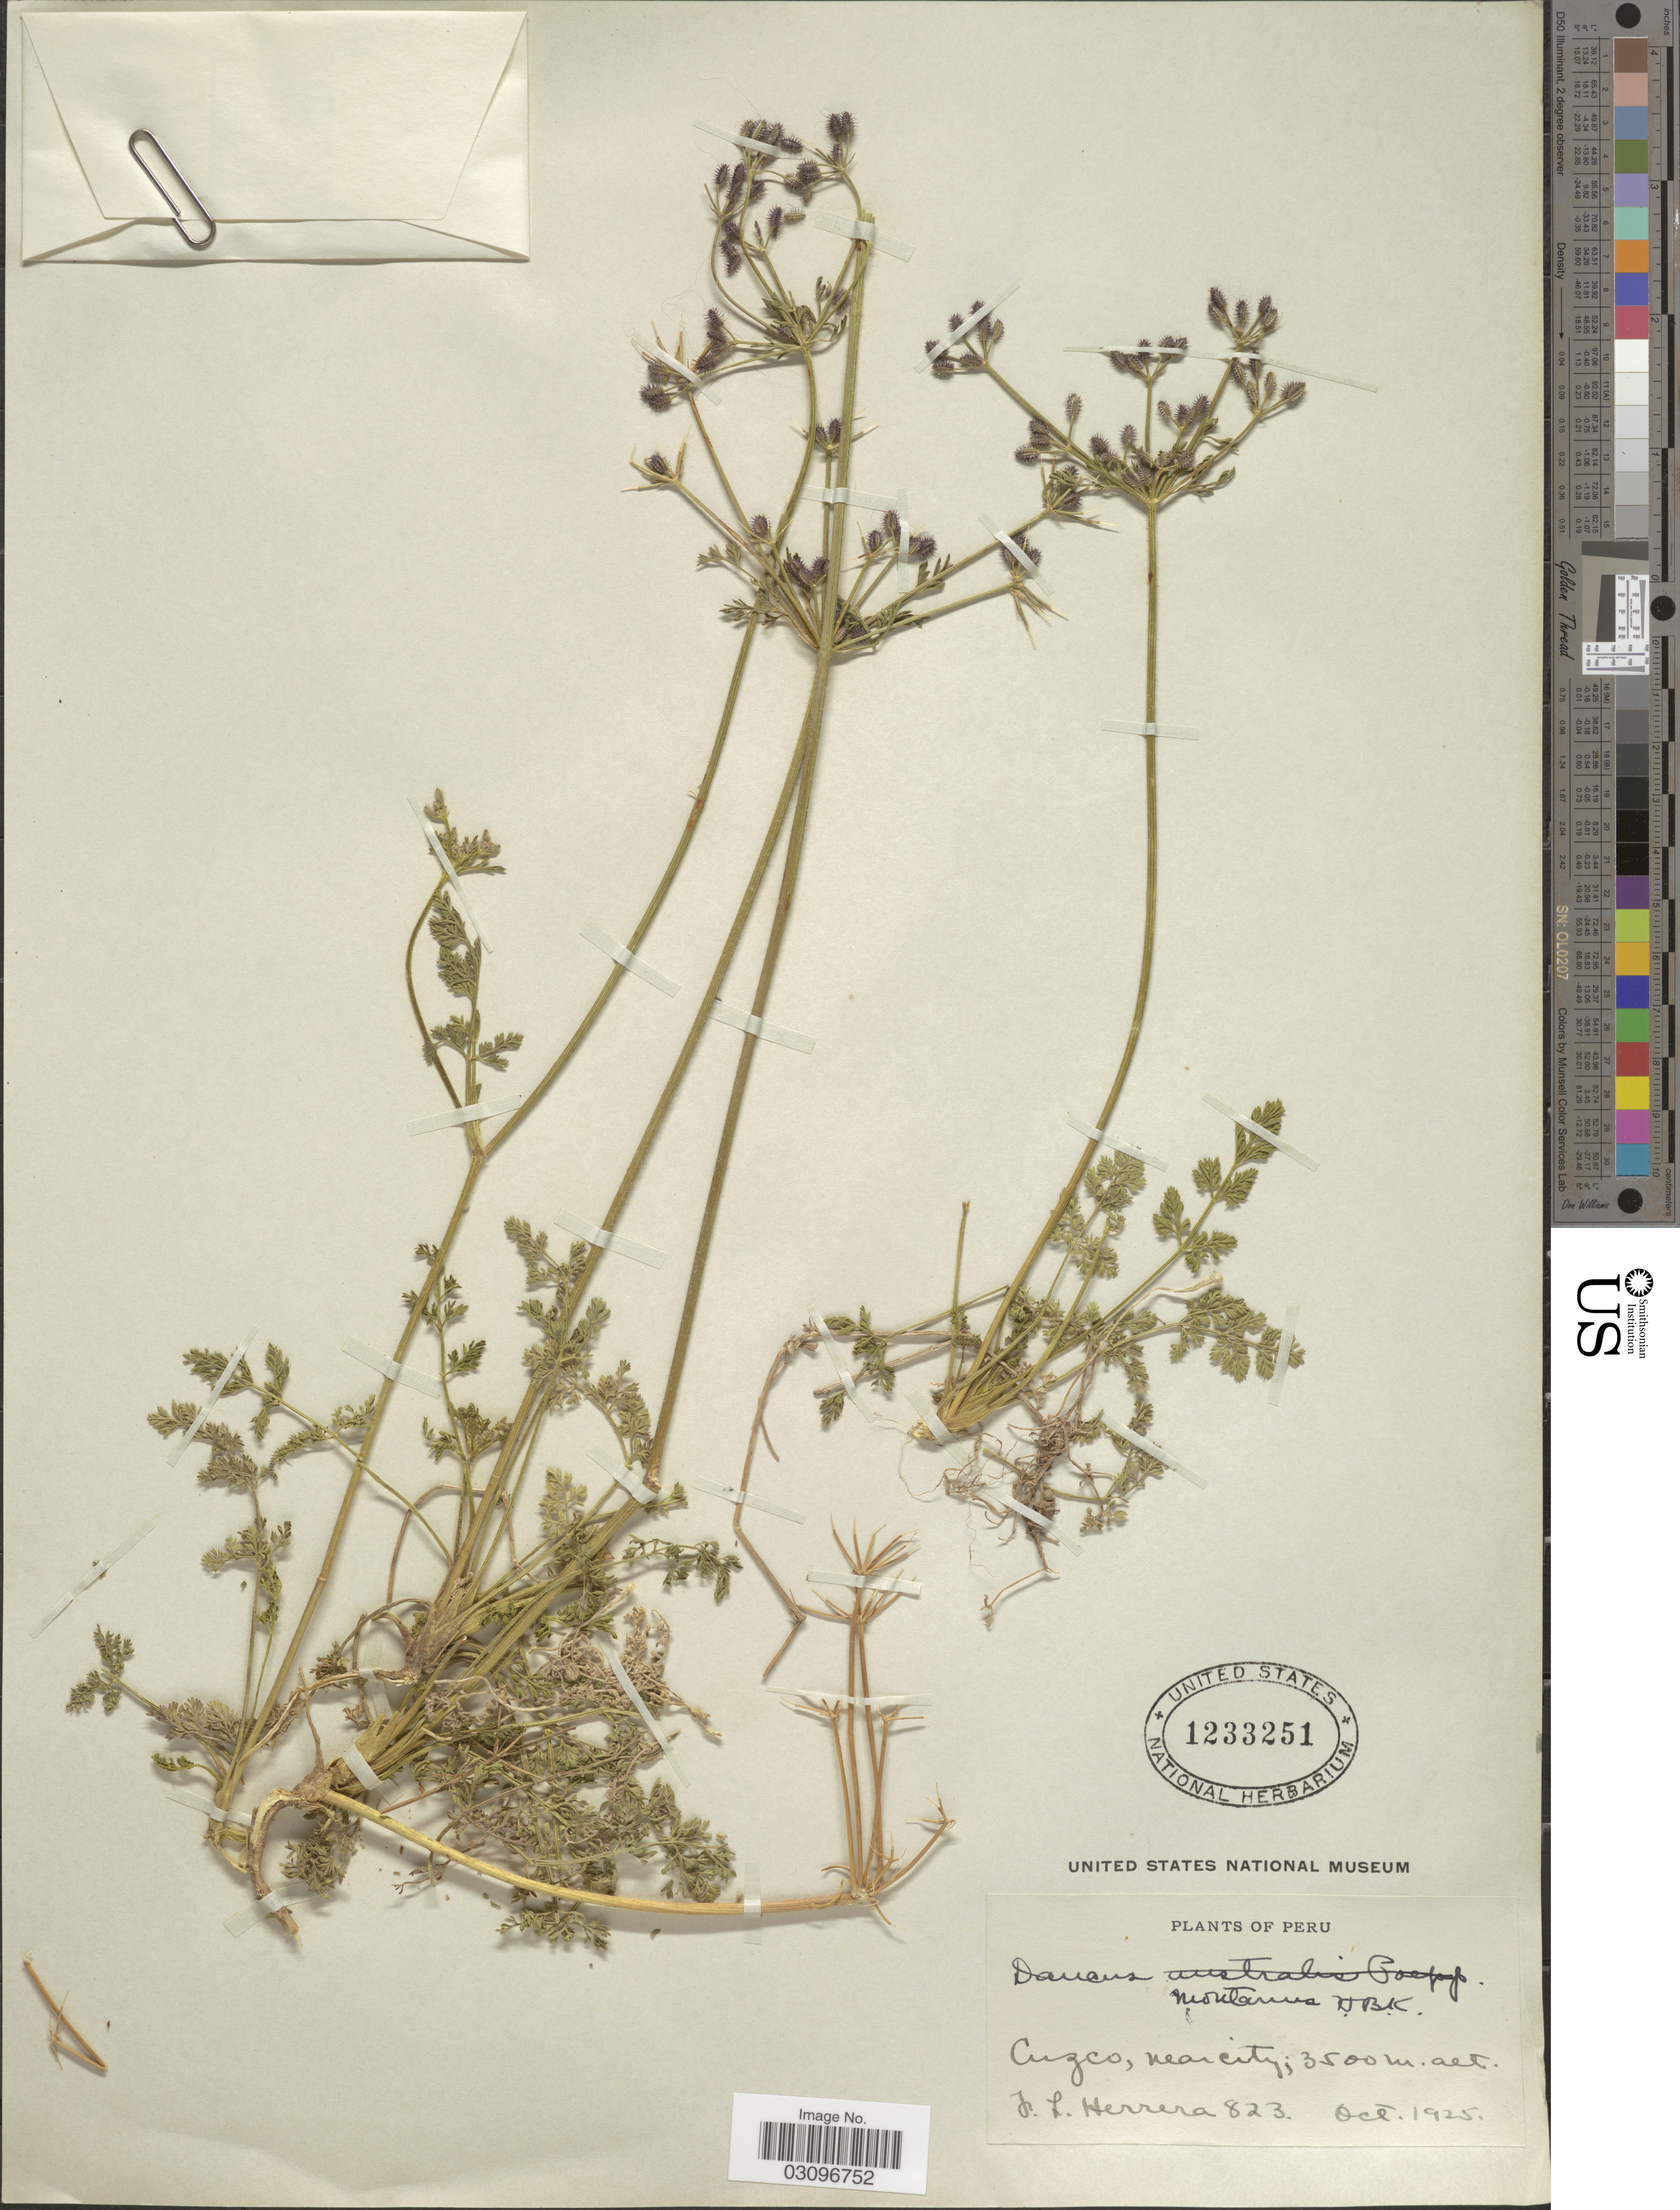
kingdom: Plantae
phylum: Tracheophyta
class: Magnoliopsida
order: Apiales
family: Apiaceae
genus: Daucus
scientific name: Daucus montanus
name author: Humb. & Bonpl. ex Spreng.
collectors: J. L. Herrera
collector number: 823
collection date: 1925-10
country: Peru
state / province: Cusco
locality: Cuzco, near city.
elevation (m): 3500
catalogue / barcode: US 1233251